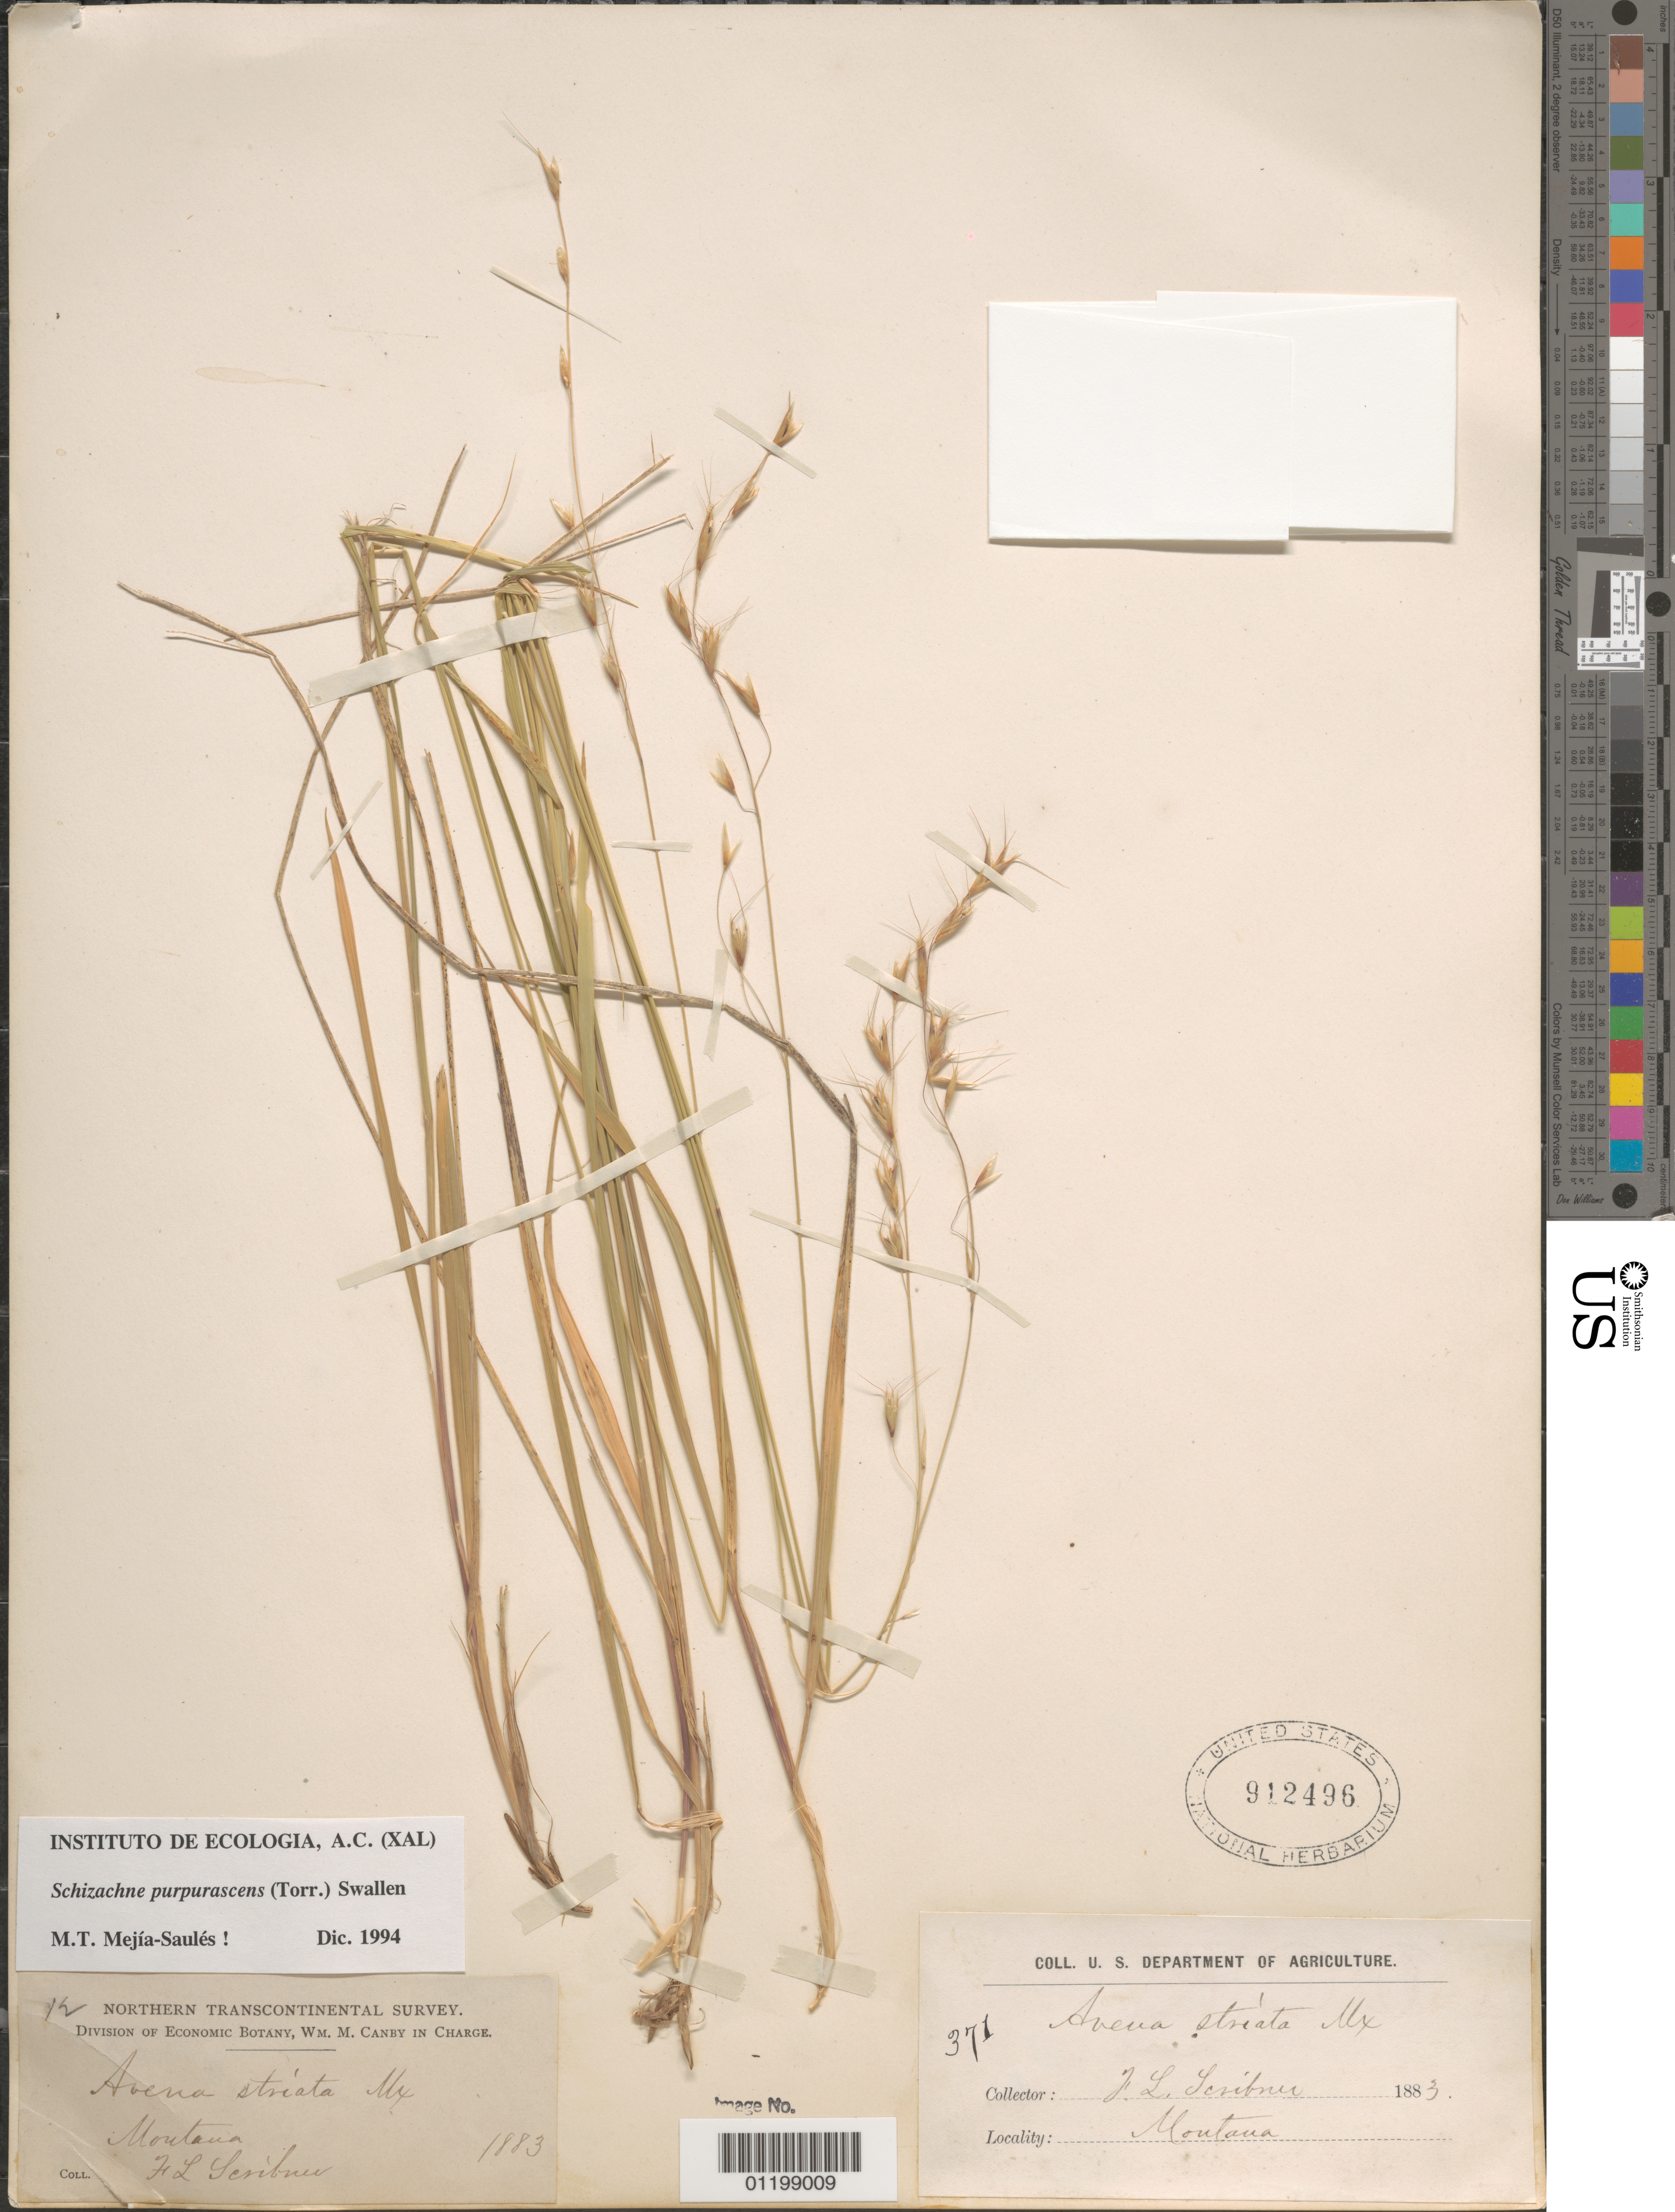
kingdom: Plantae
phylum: Tracheophyta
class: Liliopsida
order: Poales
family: Poaceae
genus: Schizachne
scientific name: Schizachne purpurascens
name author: (Torr.) Swallen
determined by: Mejia-Saulés, M. T.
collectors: F. L. Scribner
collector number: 371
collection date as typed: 1883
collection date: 1883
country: United States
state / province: Montana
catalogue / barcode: US 912496